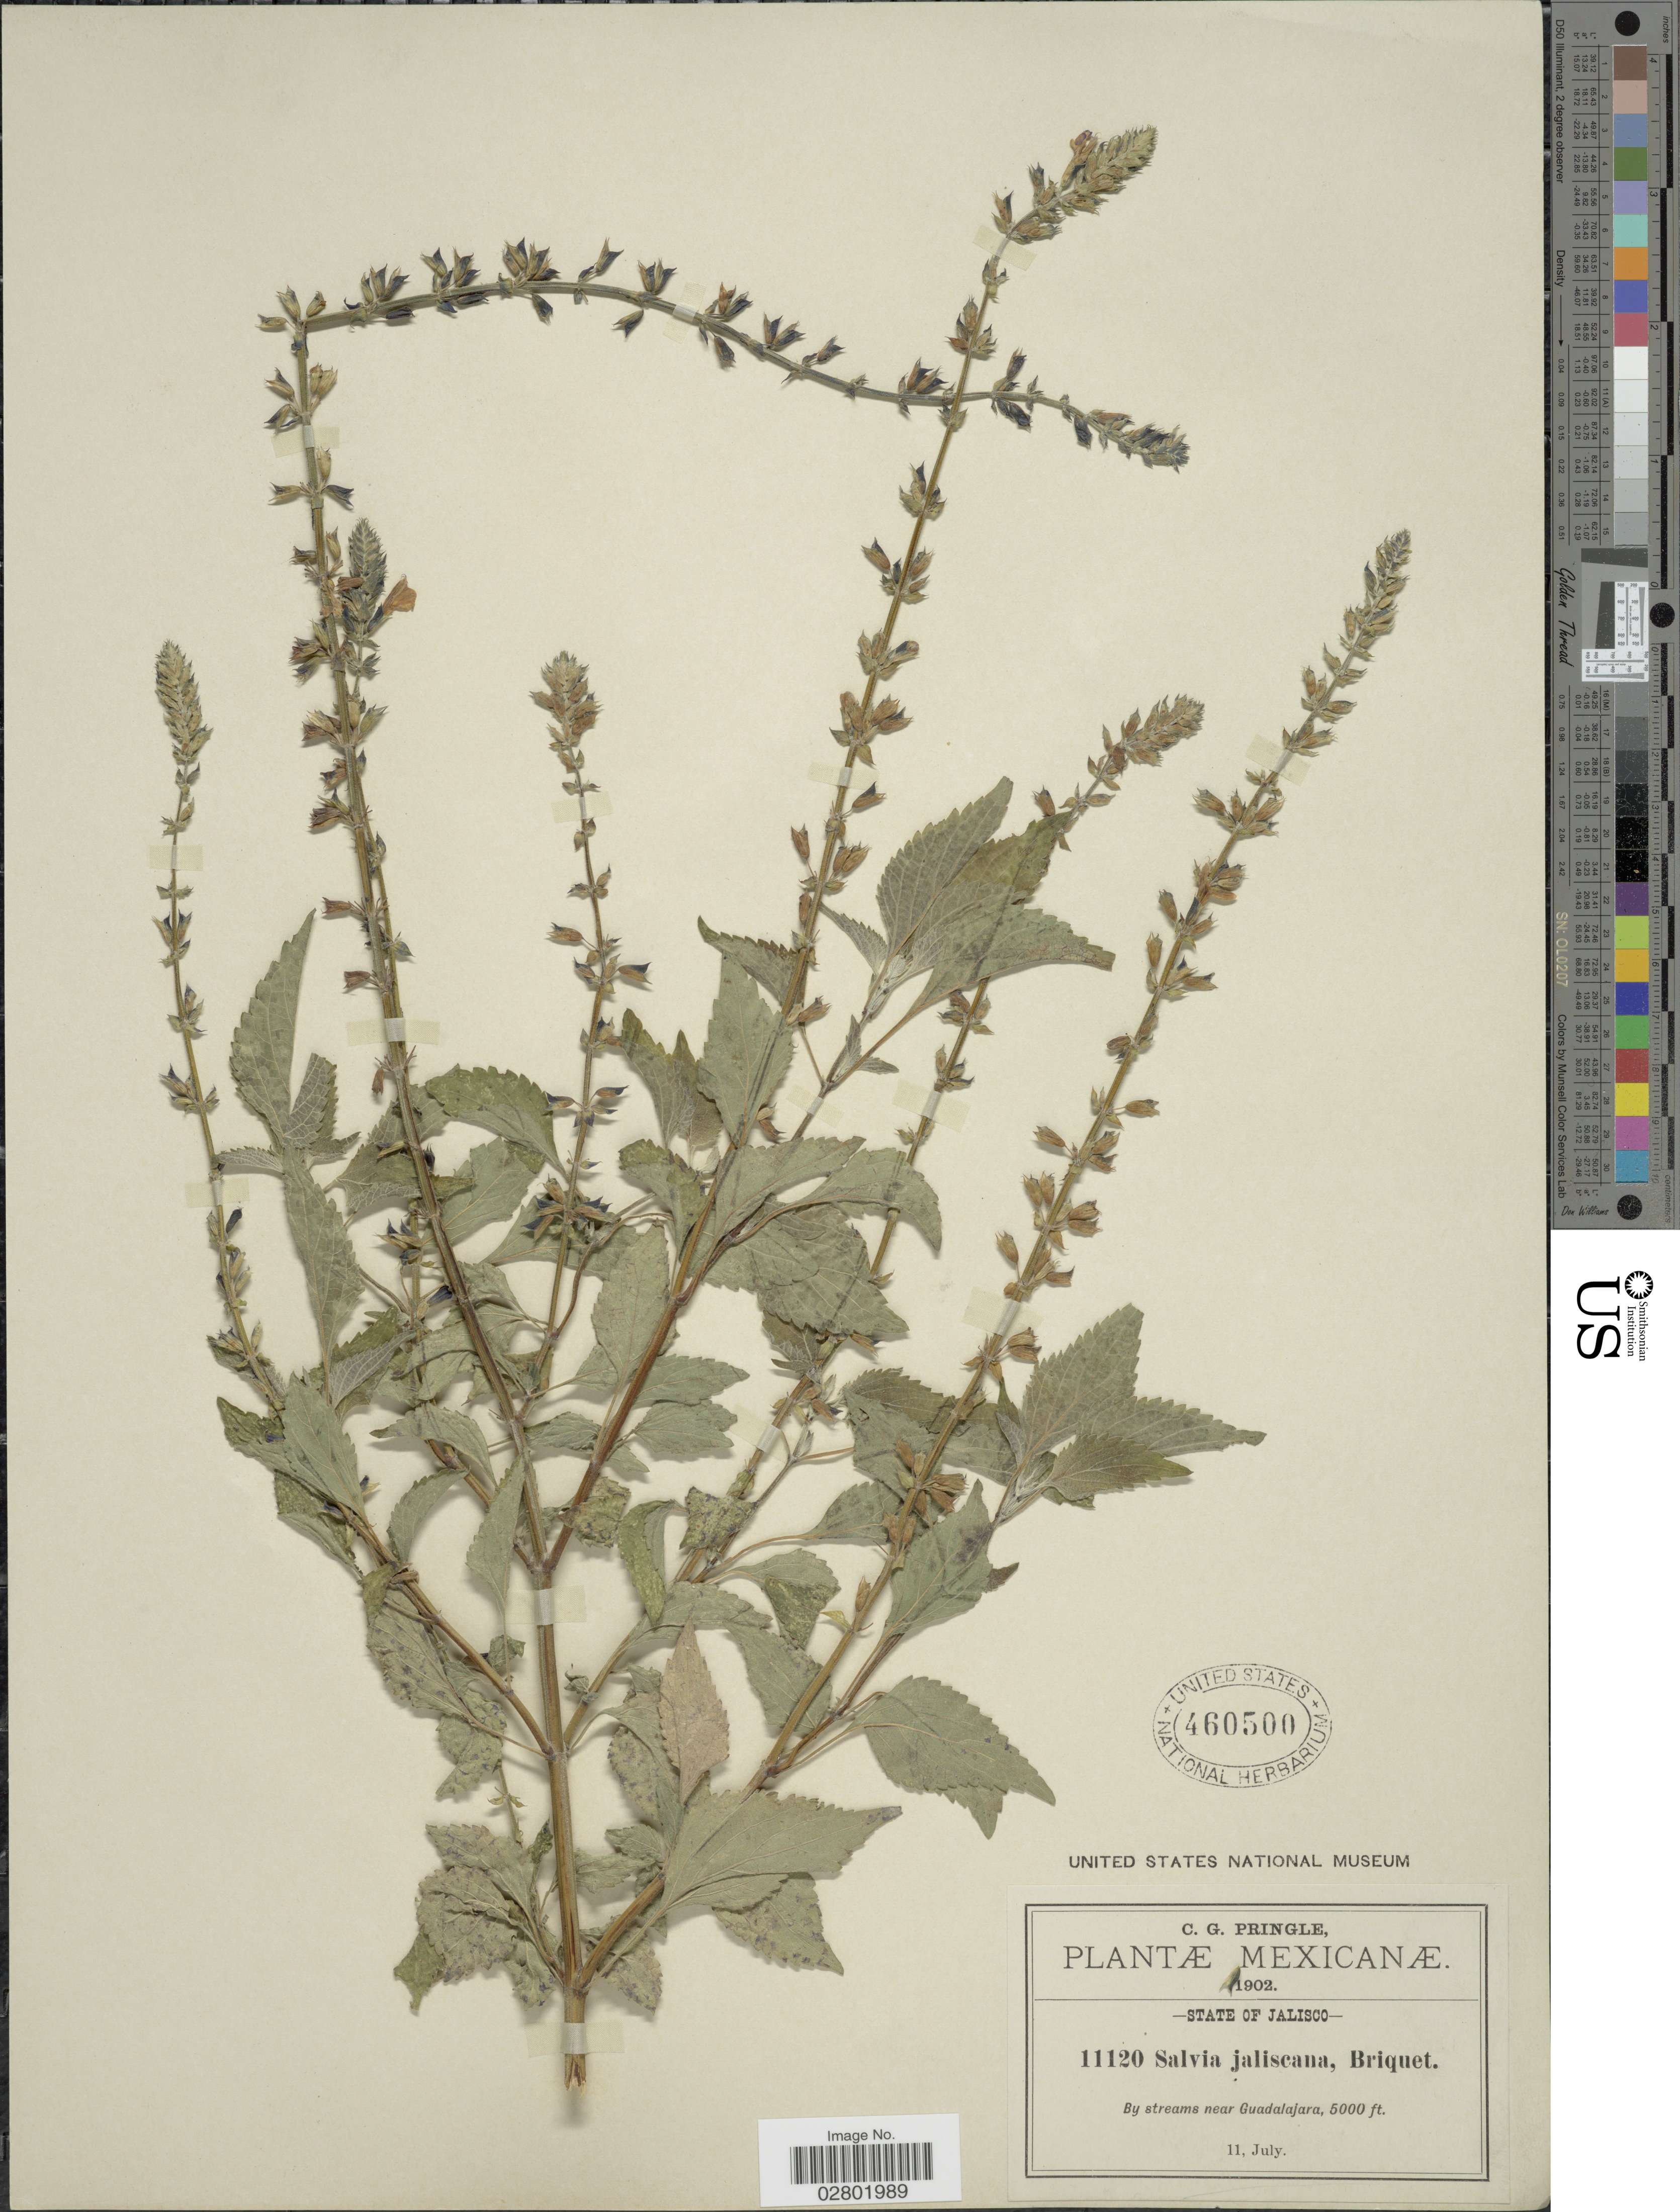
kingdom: Plantae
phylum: Tracheophyta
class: Magnoliopsida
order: Lamiales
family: Lamiaceae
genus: Salvia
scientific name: Salvia longispicata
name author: M. Martens & Galeotti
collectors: C. G. Pringle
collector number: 11120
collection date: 1902-07-11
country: Mexico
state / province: Jalisco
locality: By streams near Guadalajara.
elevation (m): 1524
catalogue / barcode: US 460500